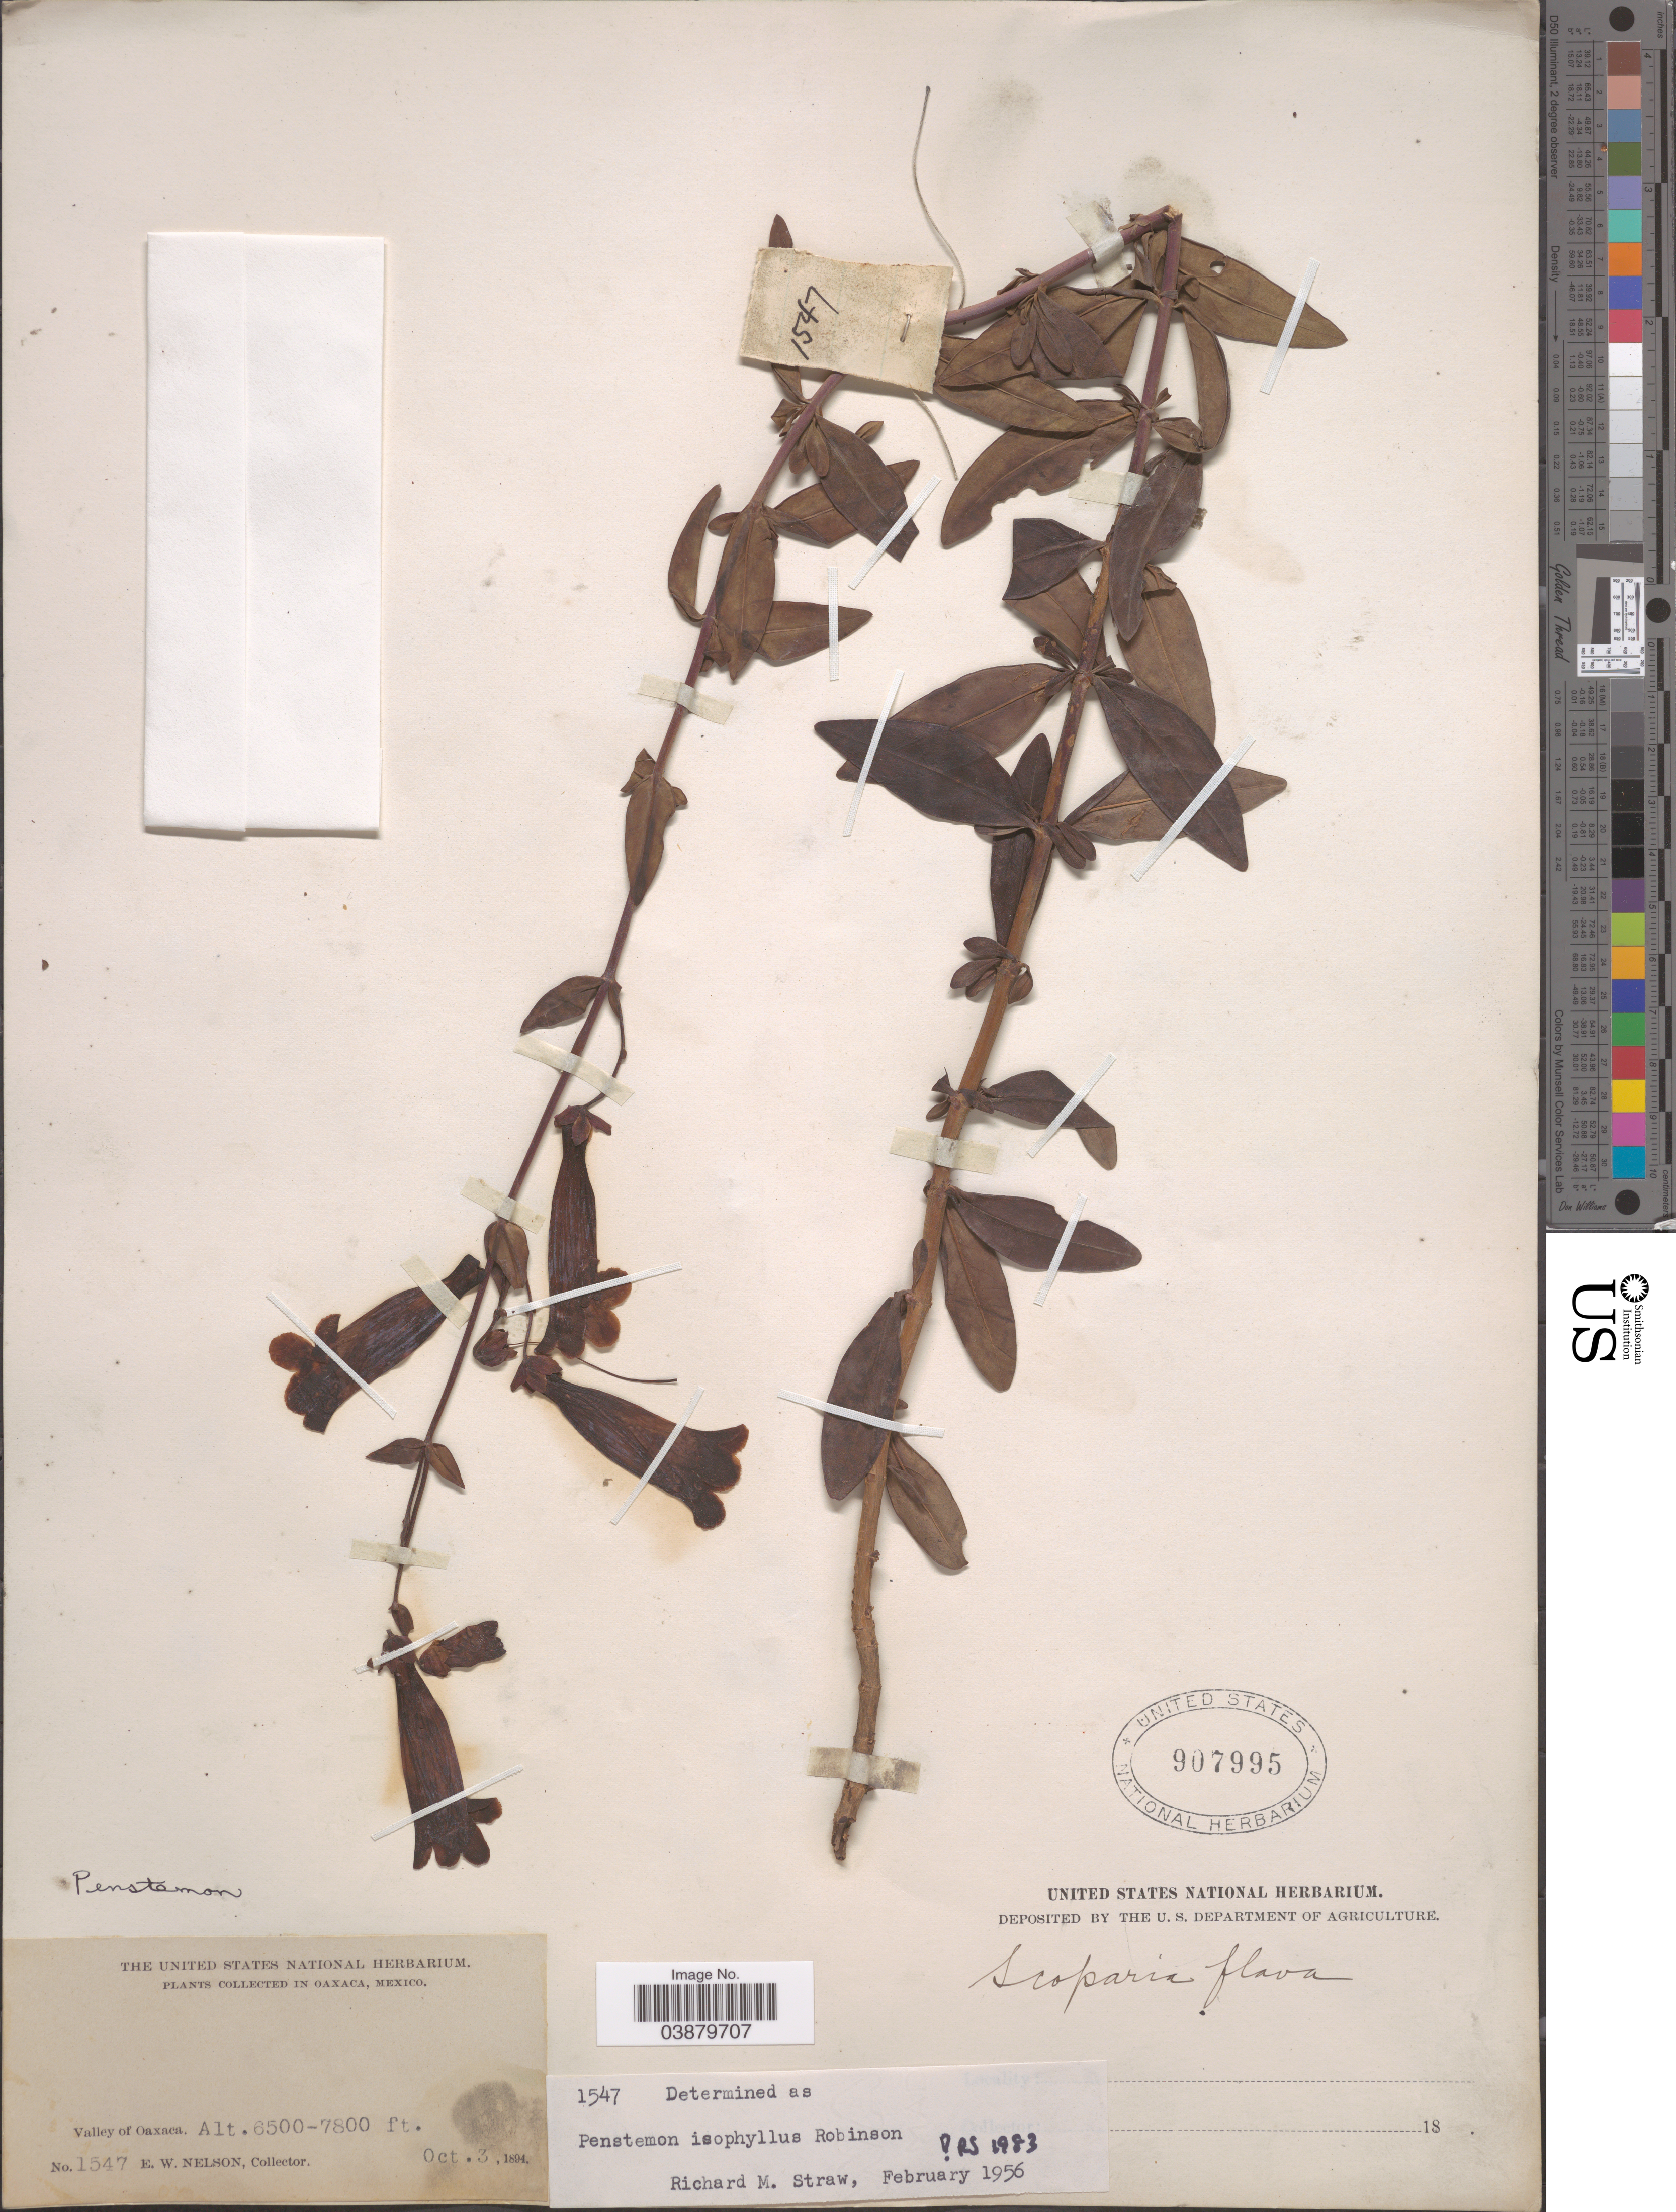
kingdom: Plantae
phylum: Tracheophyta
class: Magnoliopsida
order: Lamiales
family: Plantaginaceae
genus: Penstemon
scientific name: Penstemon isophyllus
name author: B.L. Rob.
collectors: E. W. Nelson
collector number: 1547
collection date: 1894-10-03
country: Mexico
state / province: Oaxaca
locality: Valley of Oaxaca.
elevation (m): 1981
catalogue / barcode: US 907995